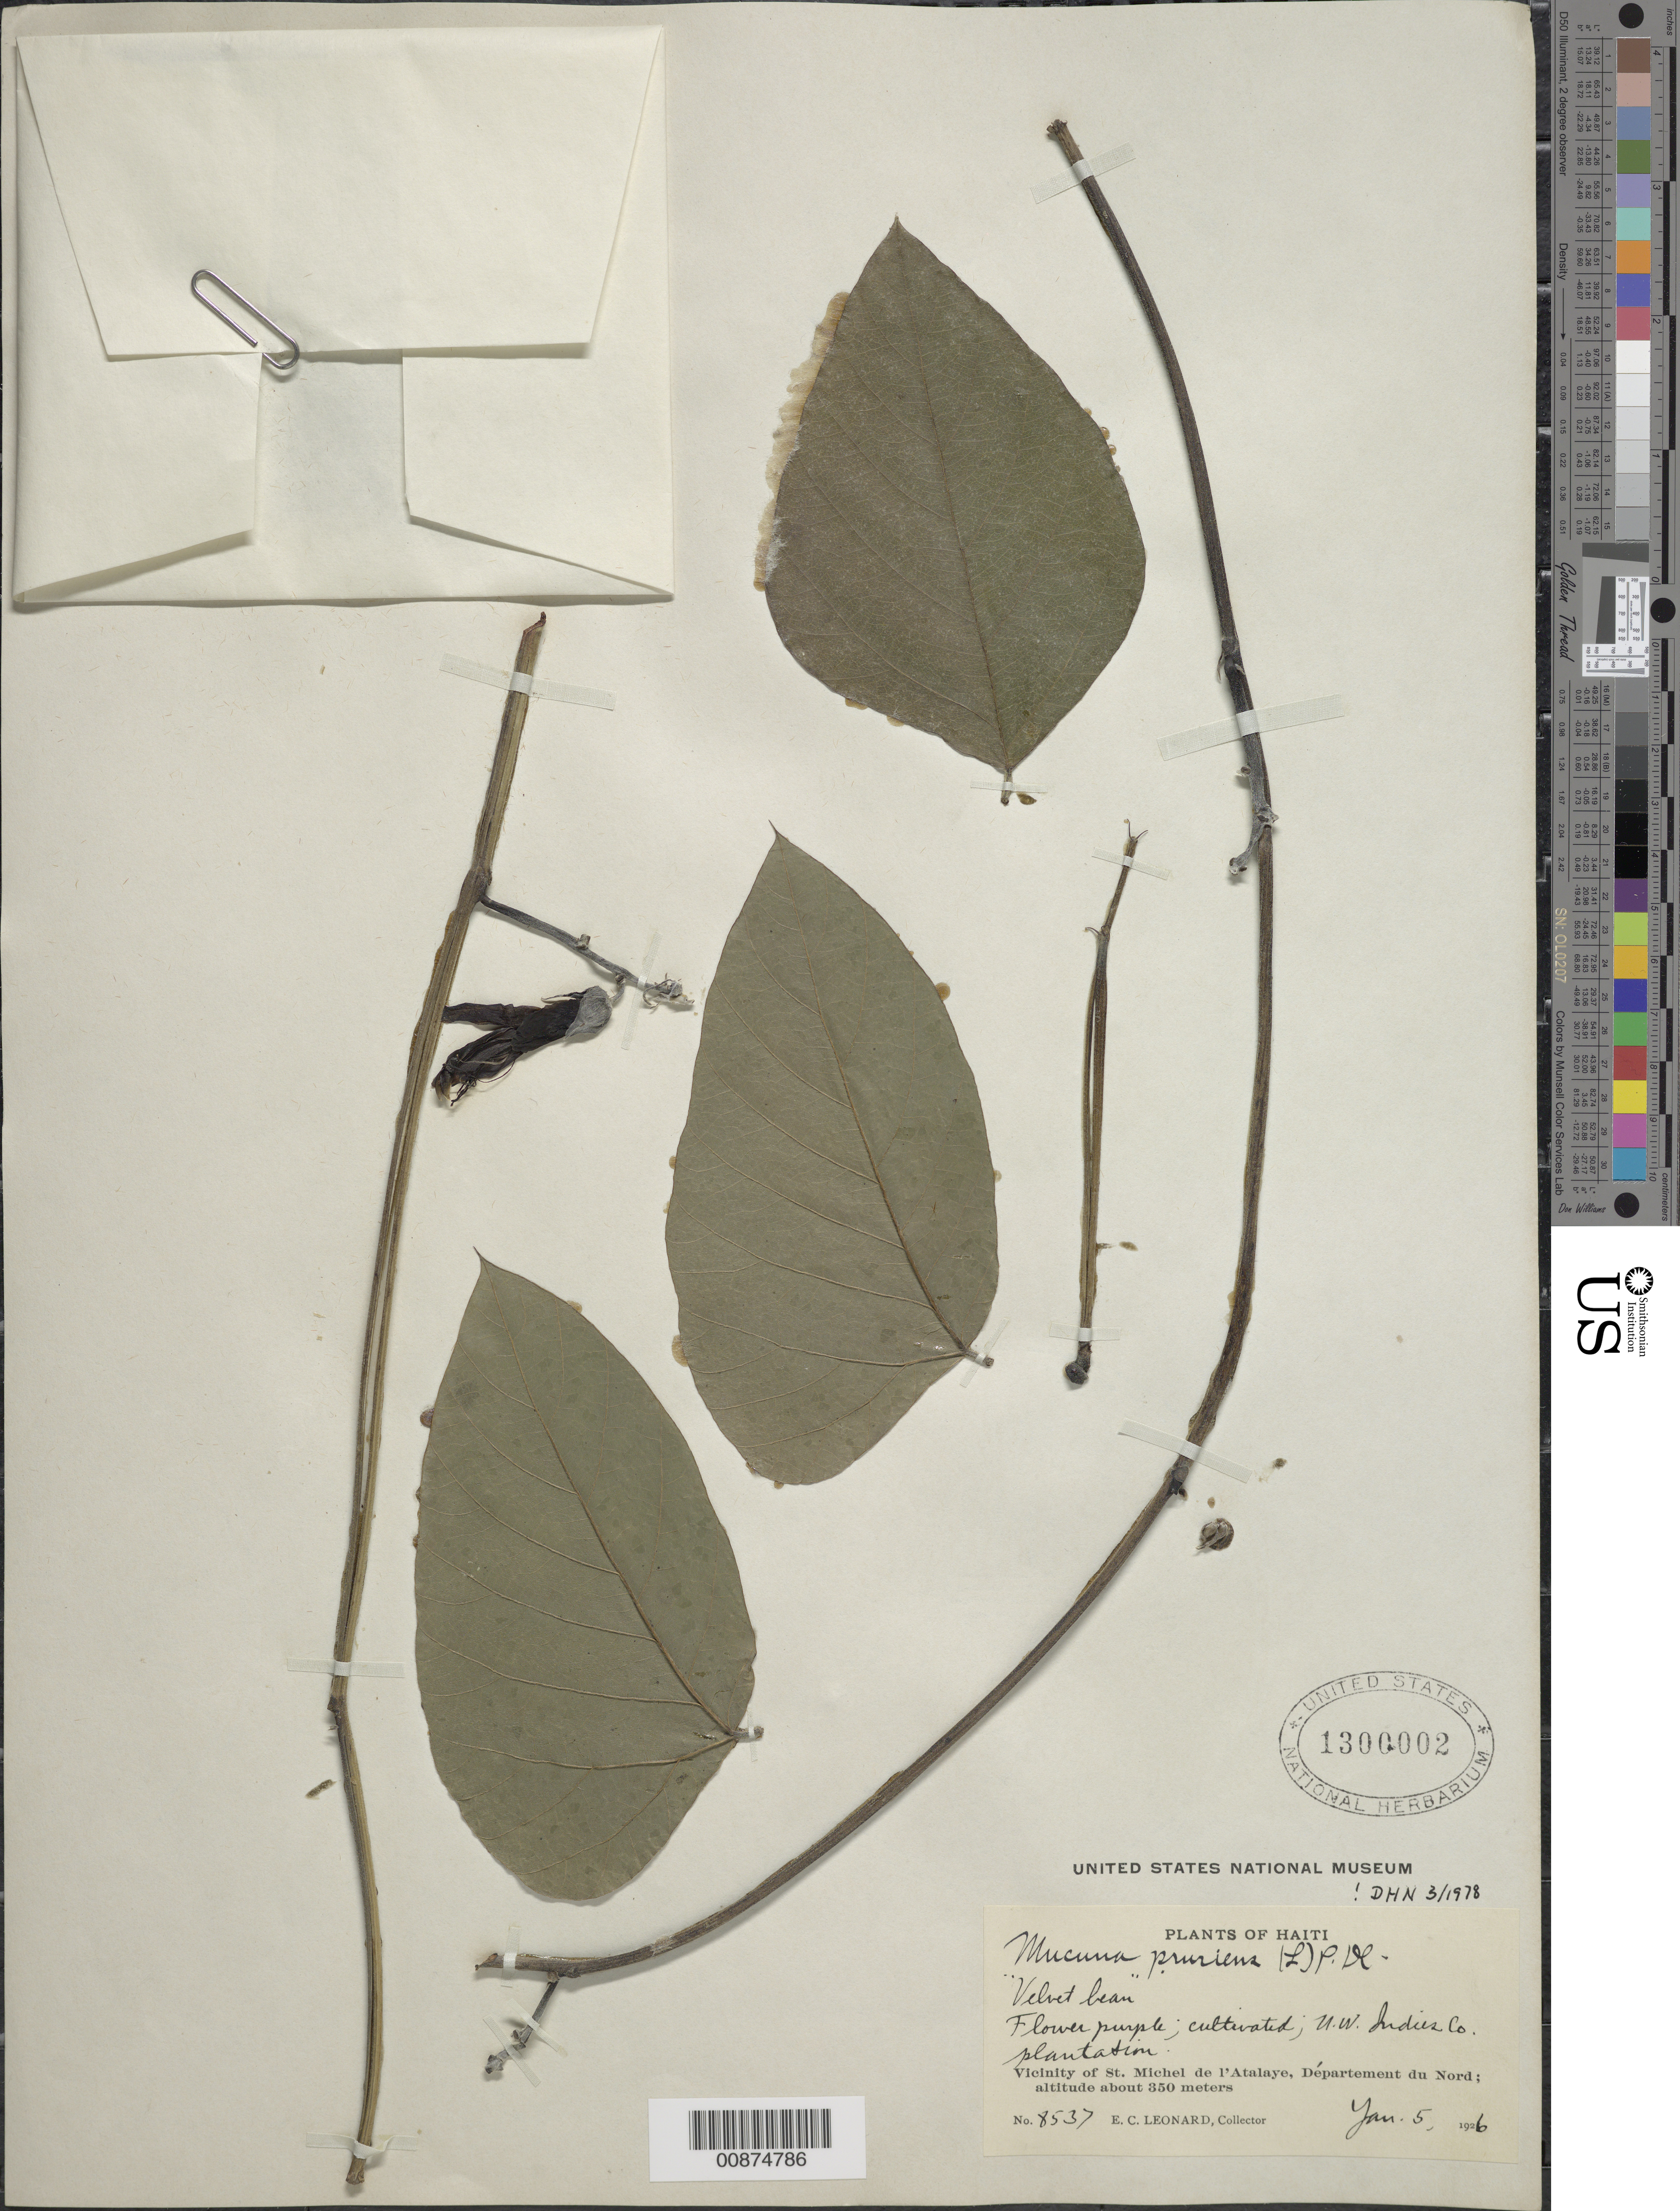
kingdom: Plantae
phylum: Tracheophyta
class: Magnoliopsida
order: Fabales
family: Fabaceae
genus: Mucuna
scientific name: Mucuna pruriens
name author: (L.) DC.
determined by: Nicolson, Dan H.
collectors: E. C. Leonard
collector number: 8537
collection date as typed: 05 Jan 1926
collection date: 1926-01-05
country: Haiti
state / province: Nord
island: Hispaniola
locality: Vicinity of St. Michel de l'Atalaye. U. West Indies Co. plantation.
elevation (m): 350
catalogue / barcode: US 1300002